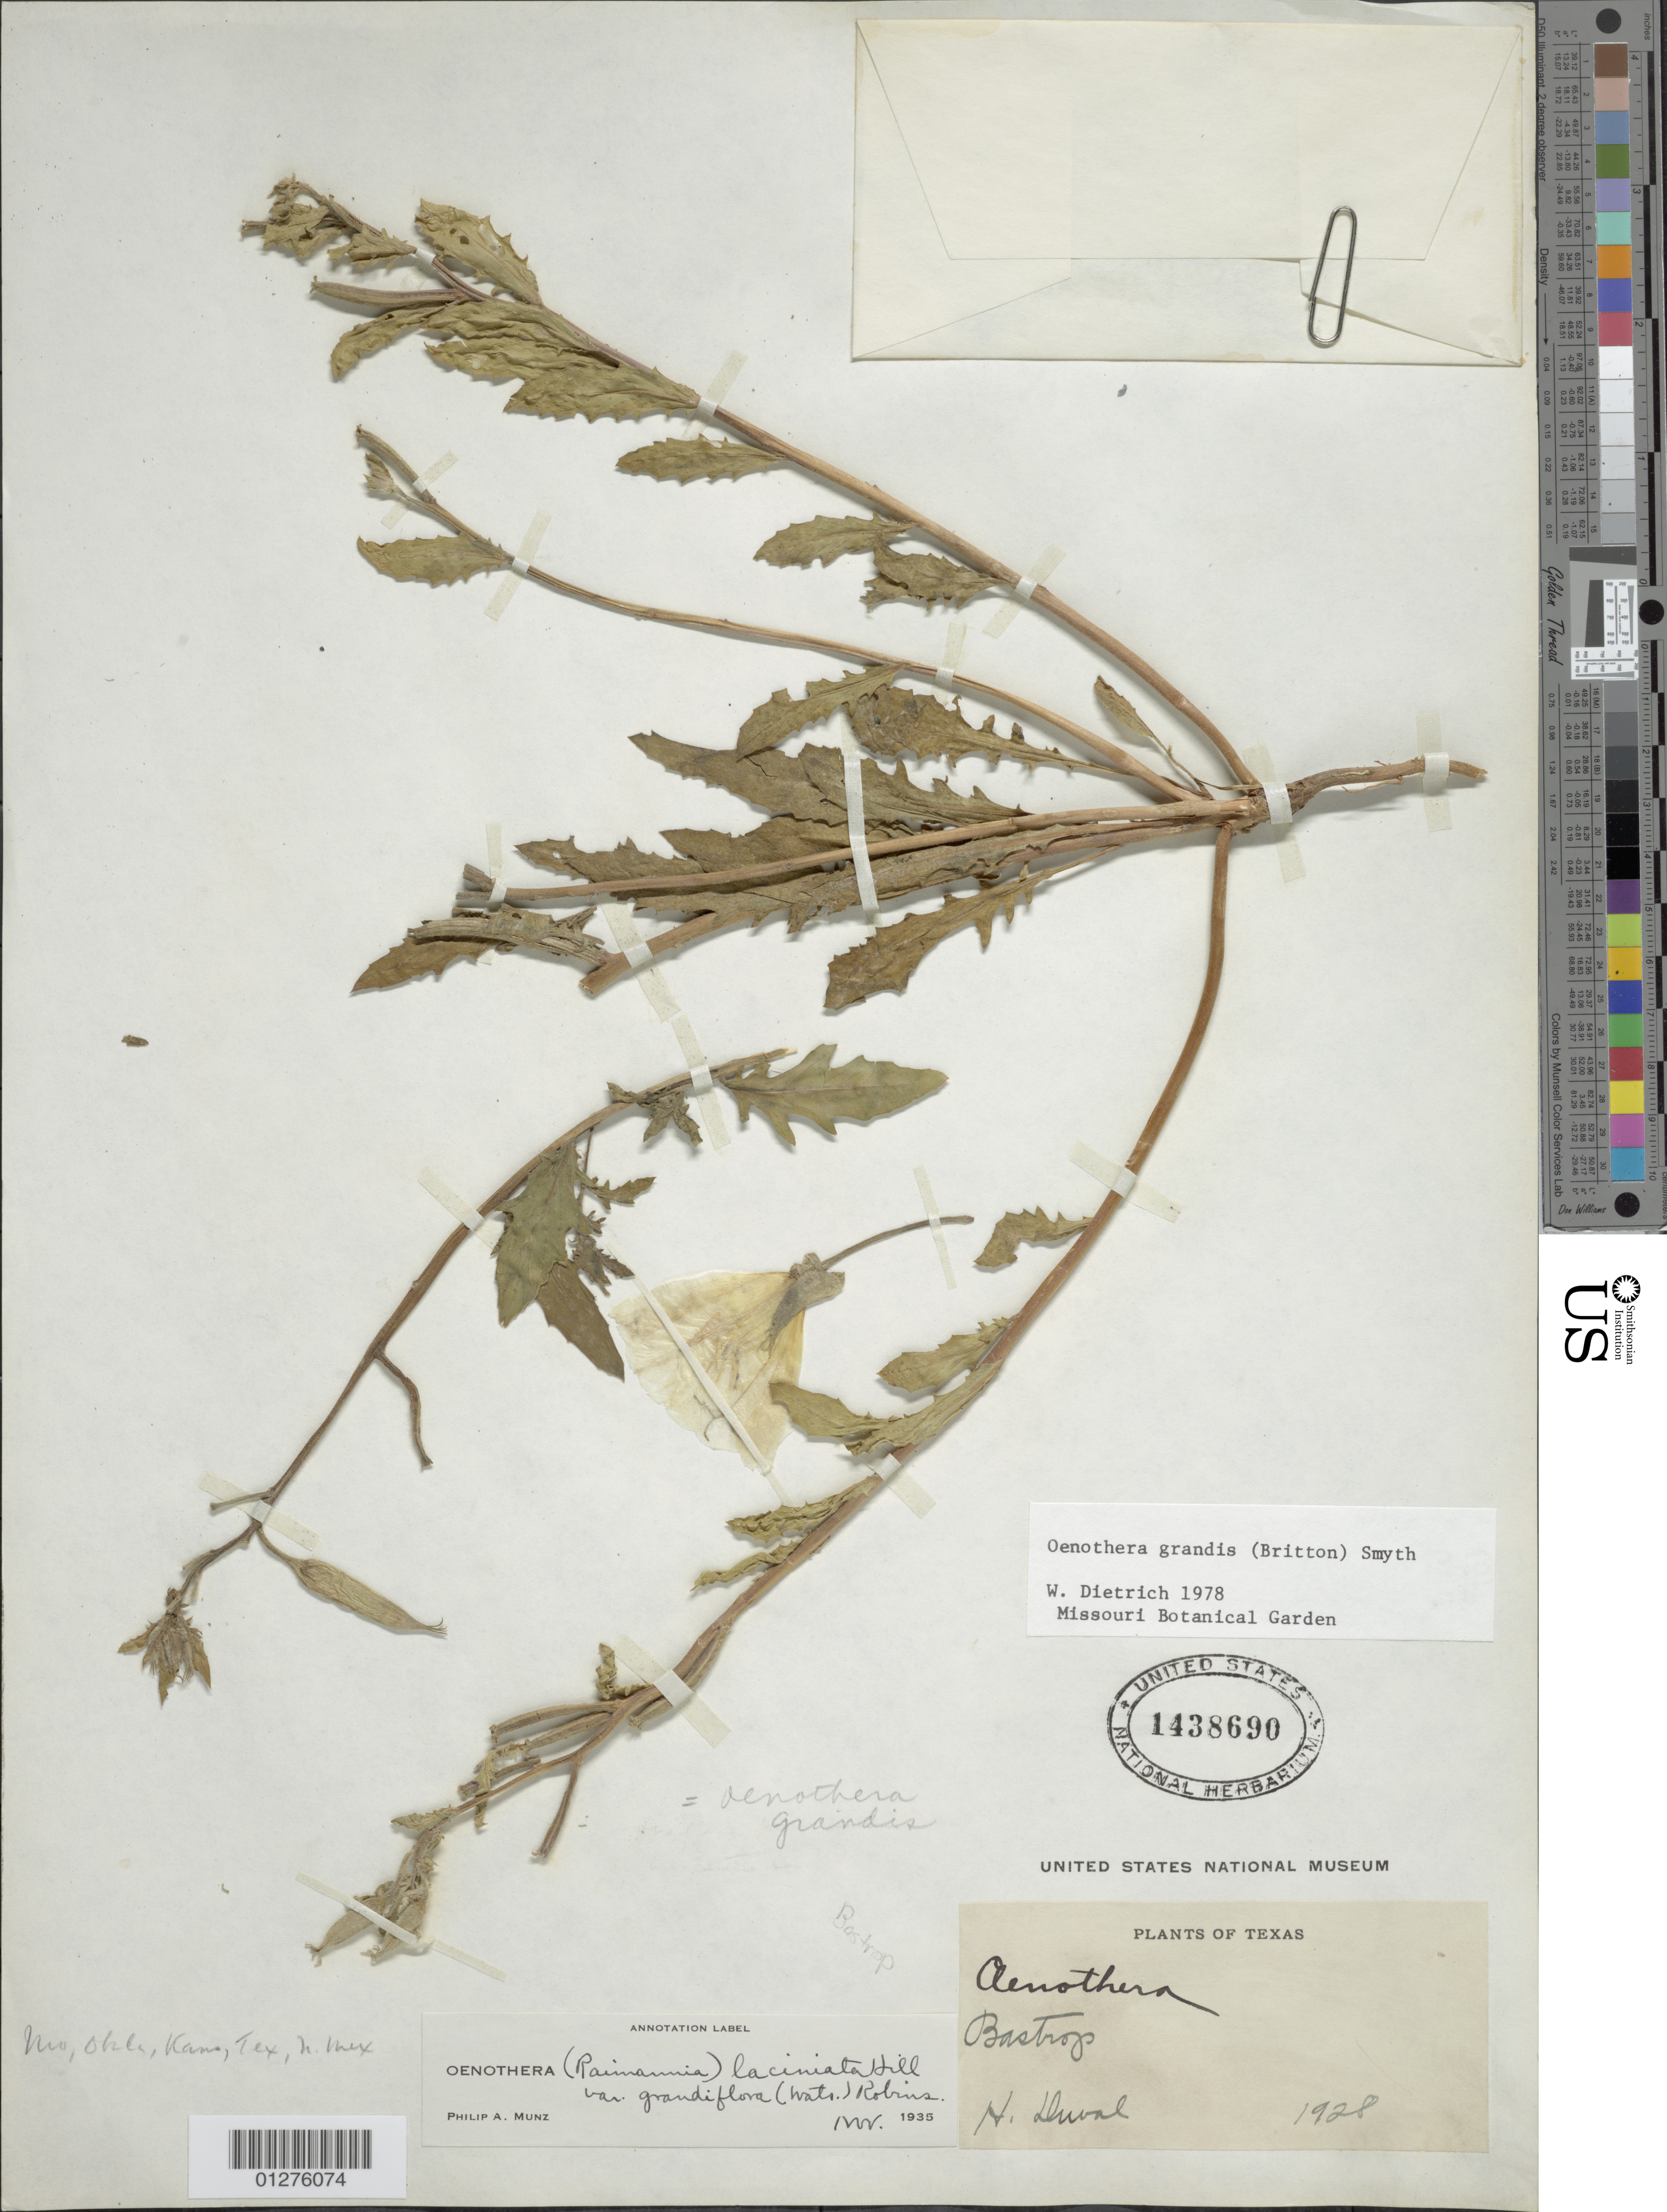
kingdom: Plantae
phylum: Tracheophyta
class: Magnoliopsida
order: Myrtales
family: Onagraceae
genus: Oenothera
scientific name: Oenothera grandis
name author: (Britton) Smyth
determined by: Dietrich, W.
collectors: H. Dewal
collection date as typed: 1928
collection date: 1928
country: United States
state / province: Texas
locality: Bastrop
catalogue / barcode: US 1438690